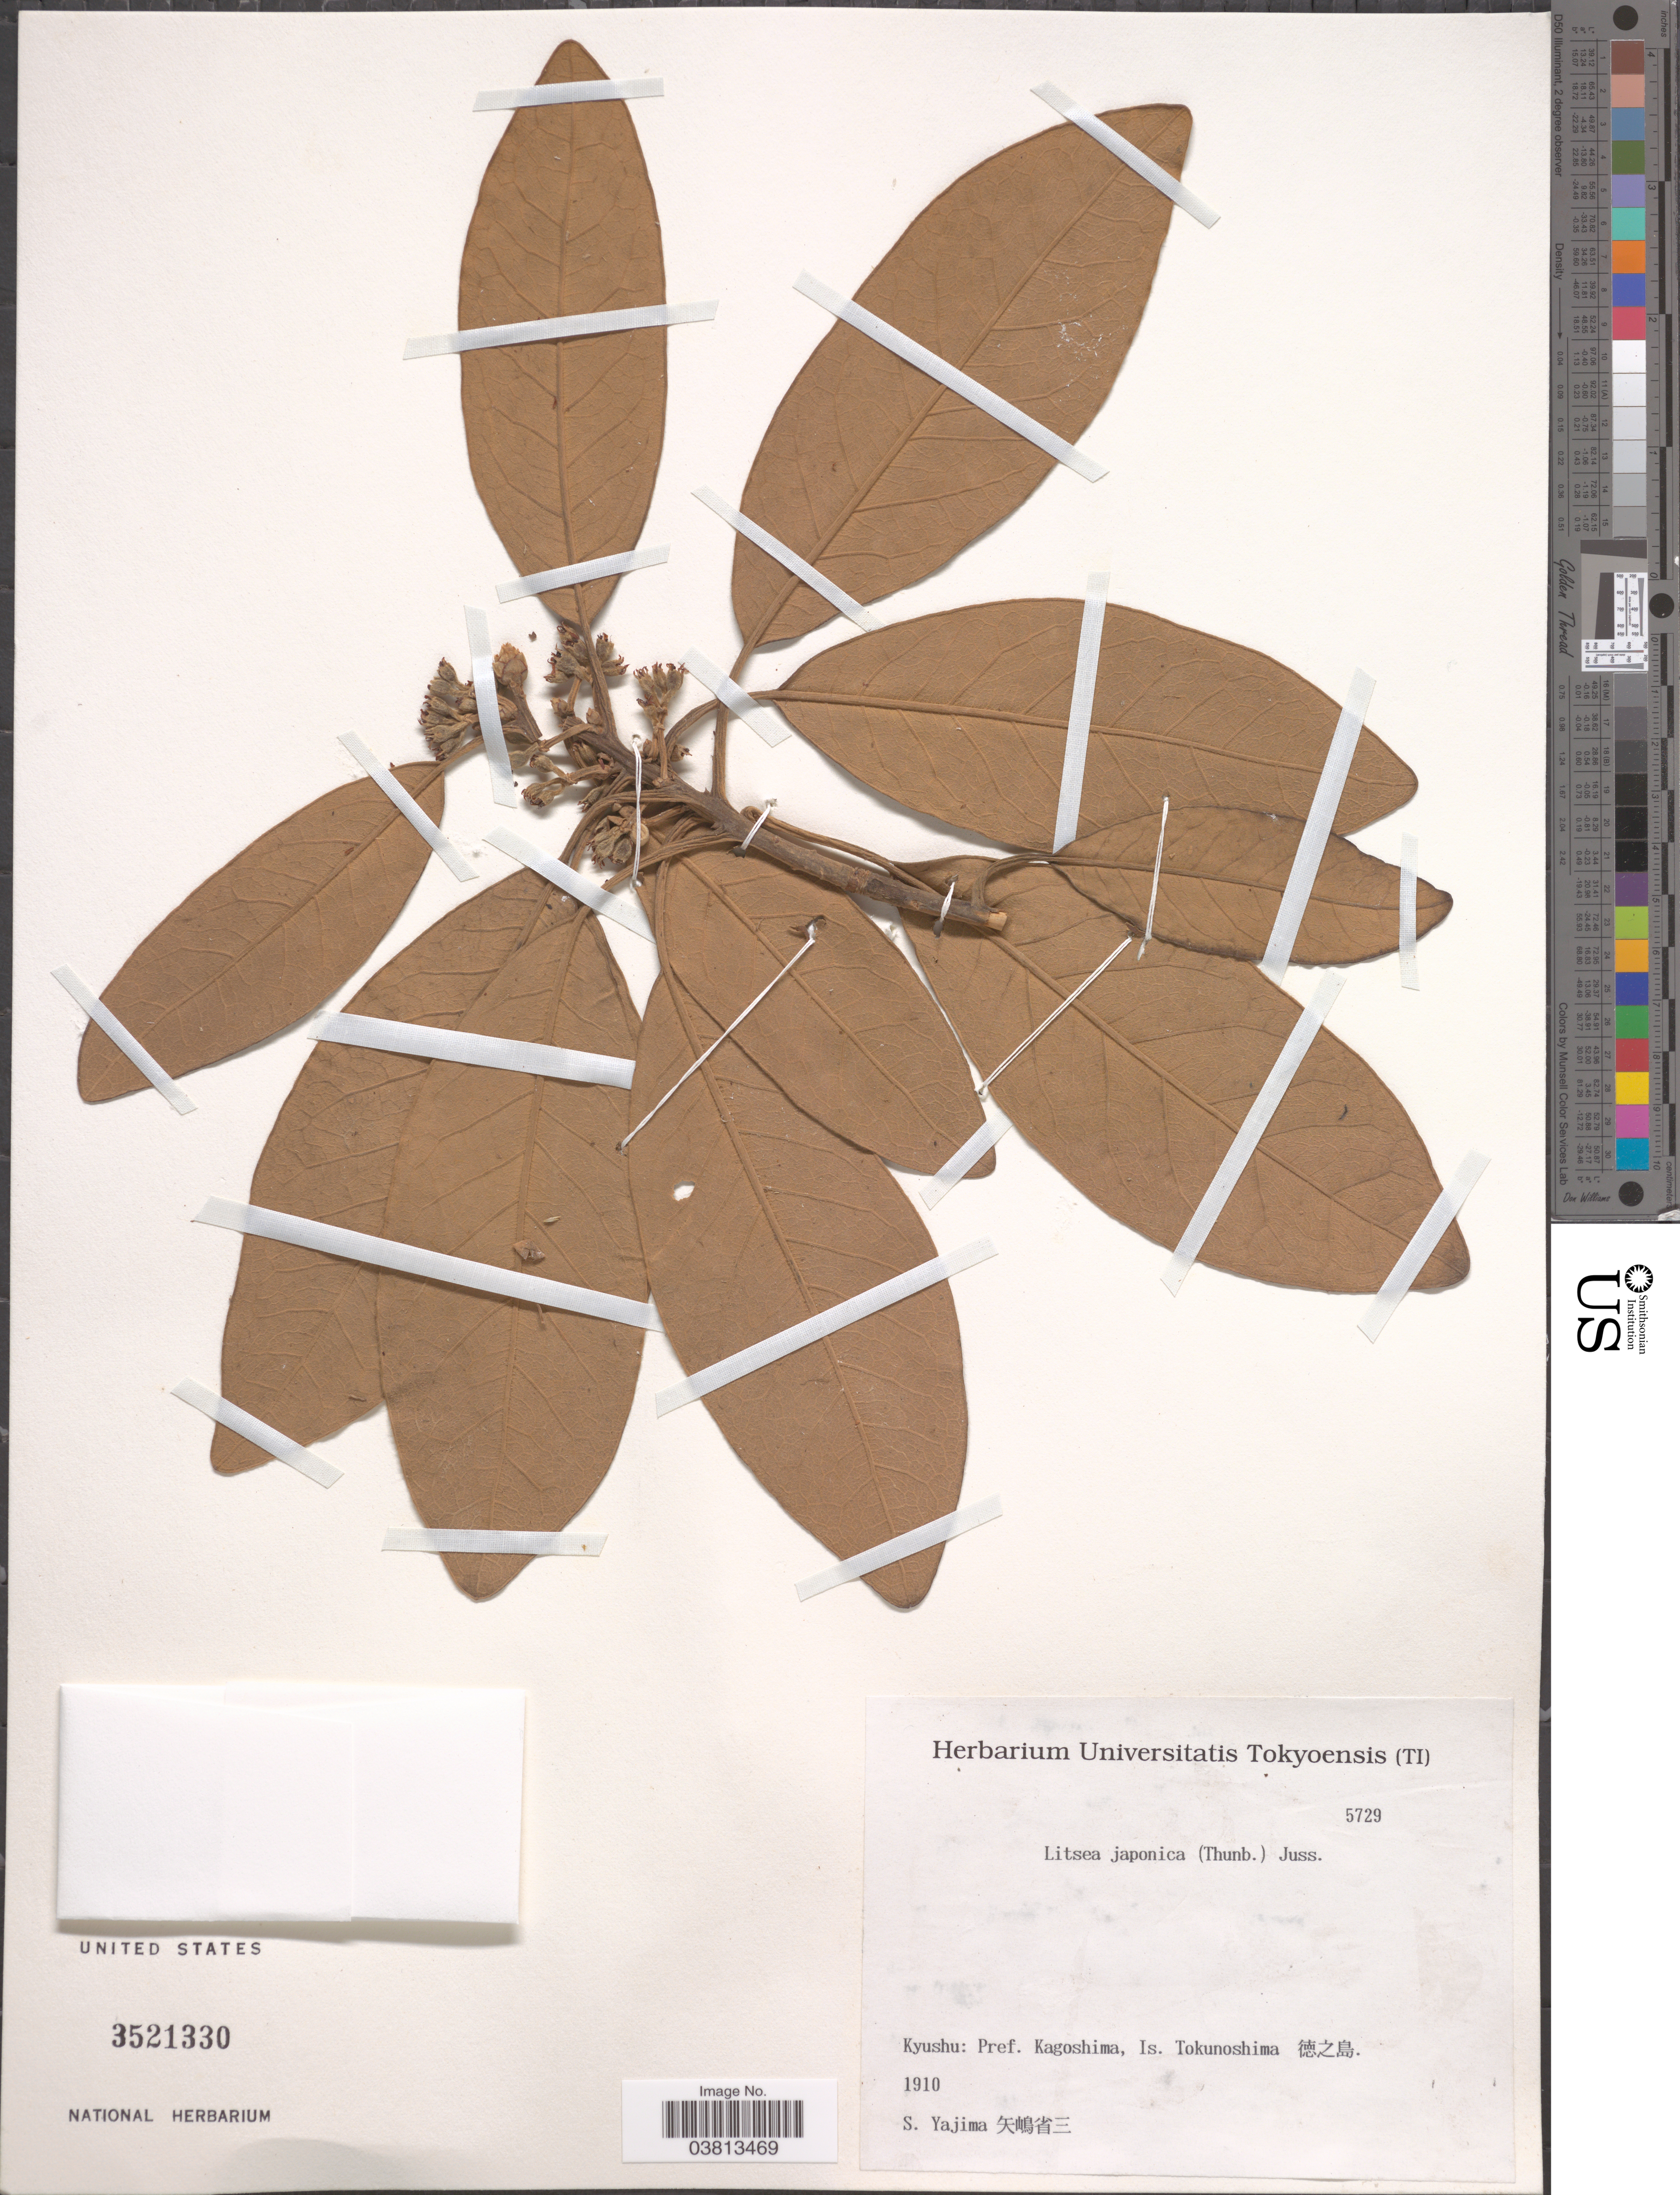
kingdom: Plantae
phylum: Tracheophyta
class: Magnoliopsida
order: Laurales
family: Lauraceae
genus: Litsea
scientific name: Litsea japonica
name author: (Thunb.) Juss.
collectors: S. Yajima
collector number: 5729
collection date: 1910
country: Japan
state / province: Kagosima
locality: Kyushu: Pref. Kagoshima, Is. Tokunoshima X.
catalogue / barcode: US 3521330